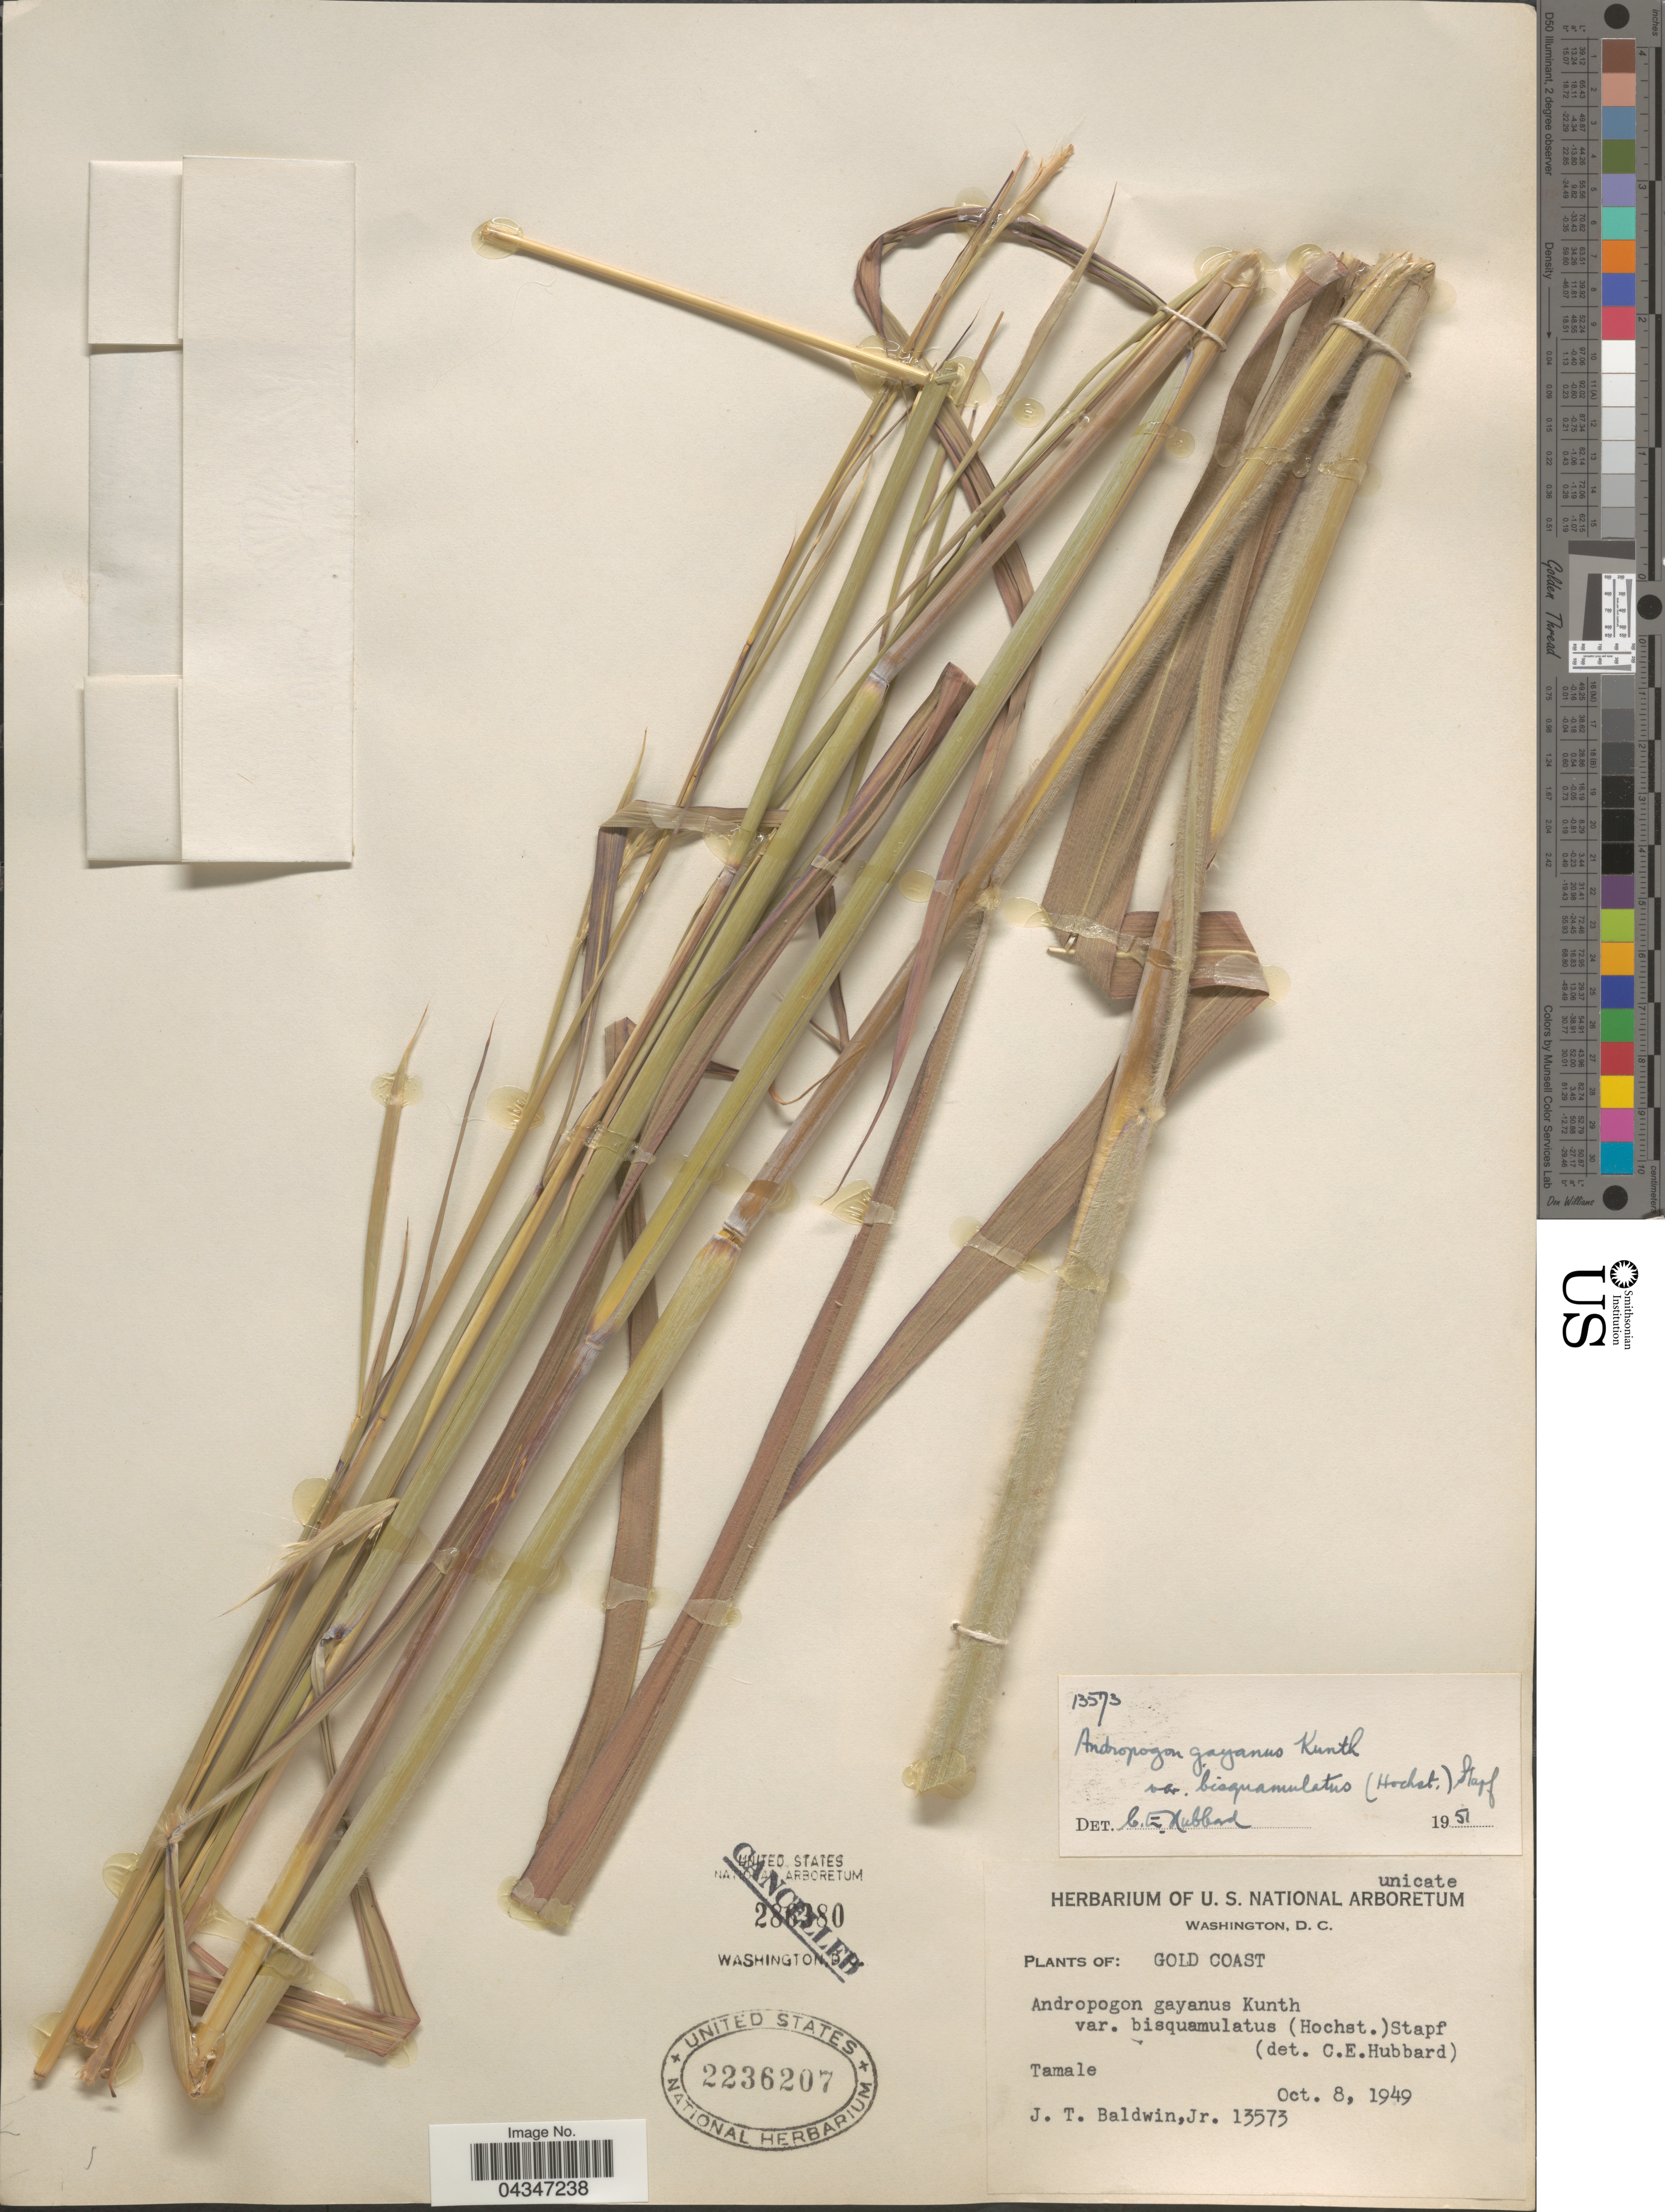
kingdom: Plantae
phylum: Tracheophyta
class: Liliopsida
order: Poales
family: Poaceae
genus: Andropogon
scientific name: Andropogon gayanus var. bisquamulatus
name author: (Hochst.) Hack.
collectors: J. T. Baldwin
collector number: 15373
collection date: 1949-10-08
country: Ghana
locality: Gold Coast. Tamale.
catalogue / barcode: US 2236207